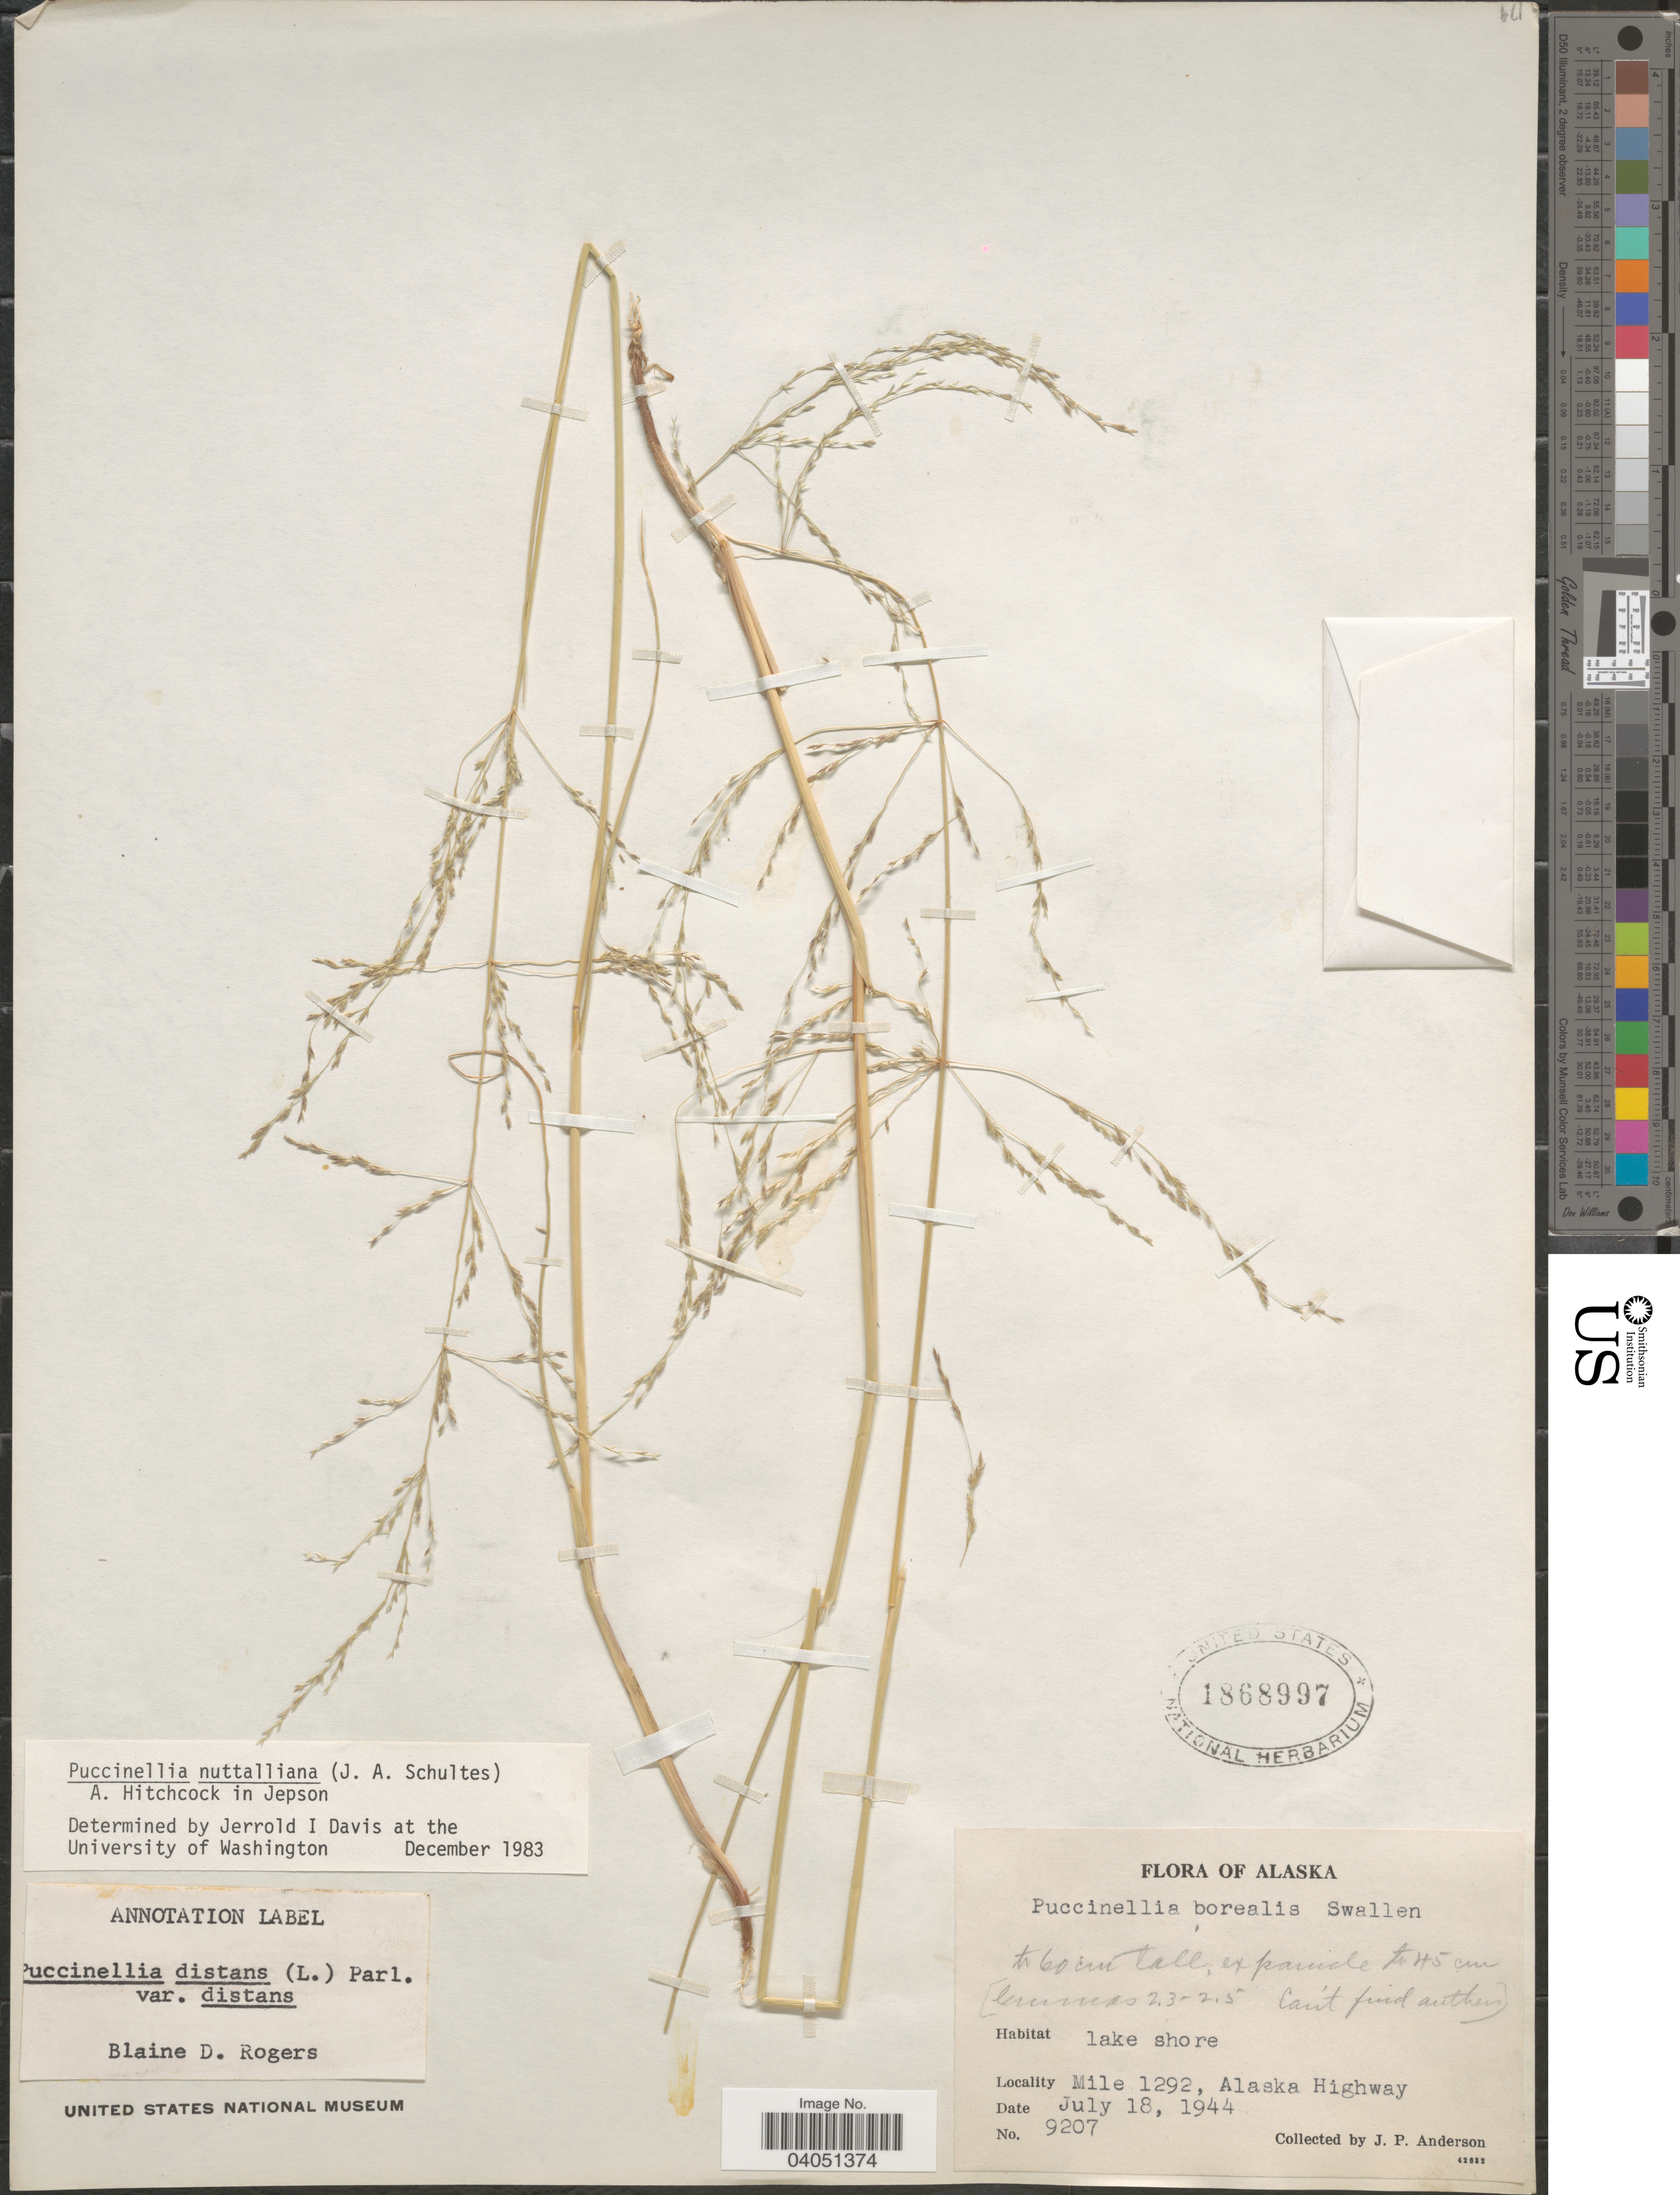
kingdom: Plantae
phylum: Tracheophyta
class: Liliopsida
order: Poales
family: Poaceae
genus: Puccinellia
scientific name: Puccinellia nuttalliana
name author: (Schult.) Hitchc.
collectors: J. P. Anderson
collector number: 9207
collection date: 1944-07-18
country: United States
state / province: Alaska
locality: Mile 1292, Alaska Highway.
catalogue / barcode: US 1868997